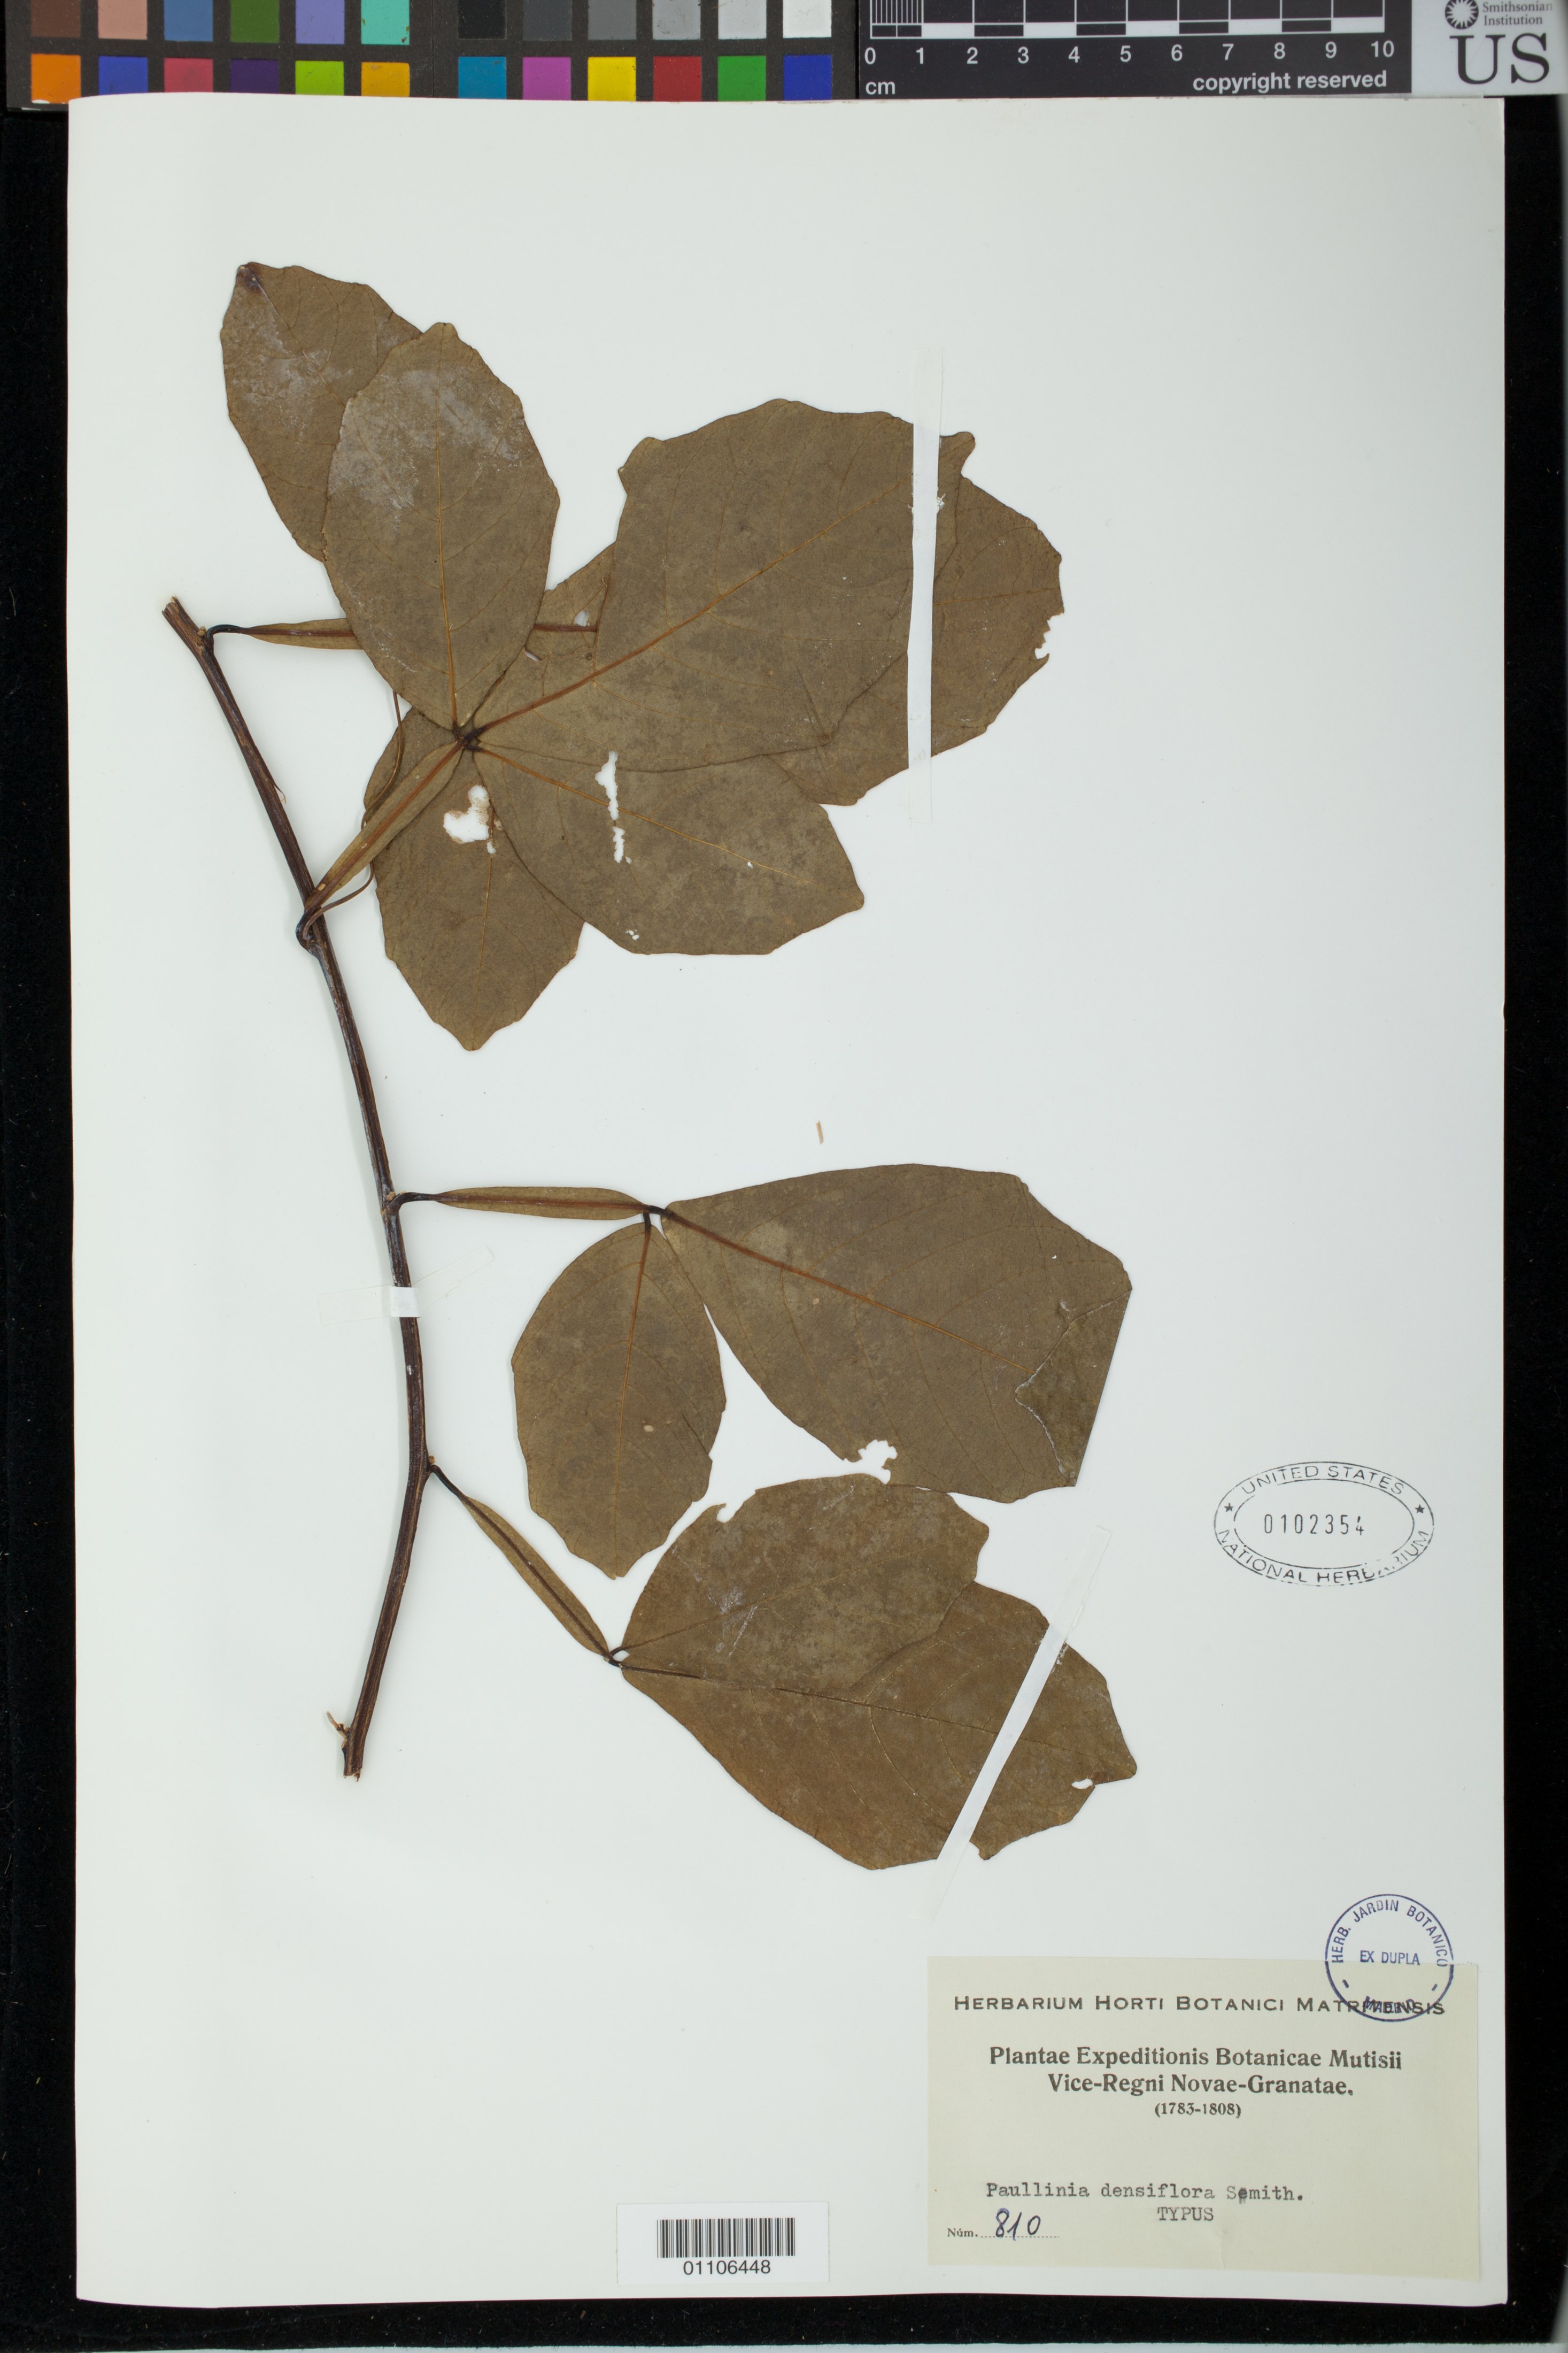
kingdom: Plantae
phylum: Tracheophyta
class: Magnoliopsida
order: Sapindales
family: Sapindaceae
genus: Paullinia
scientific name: Paullinia densiflora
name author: Sm.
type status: Isotype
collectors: J. C. B. Mutis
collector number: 810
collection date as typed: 1783-1808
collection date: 1783/1808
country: Colombia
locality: Plantae Expeditionis Botanicae Mutisii Vice-Regni Novae-Granatae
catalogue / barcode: US 102354